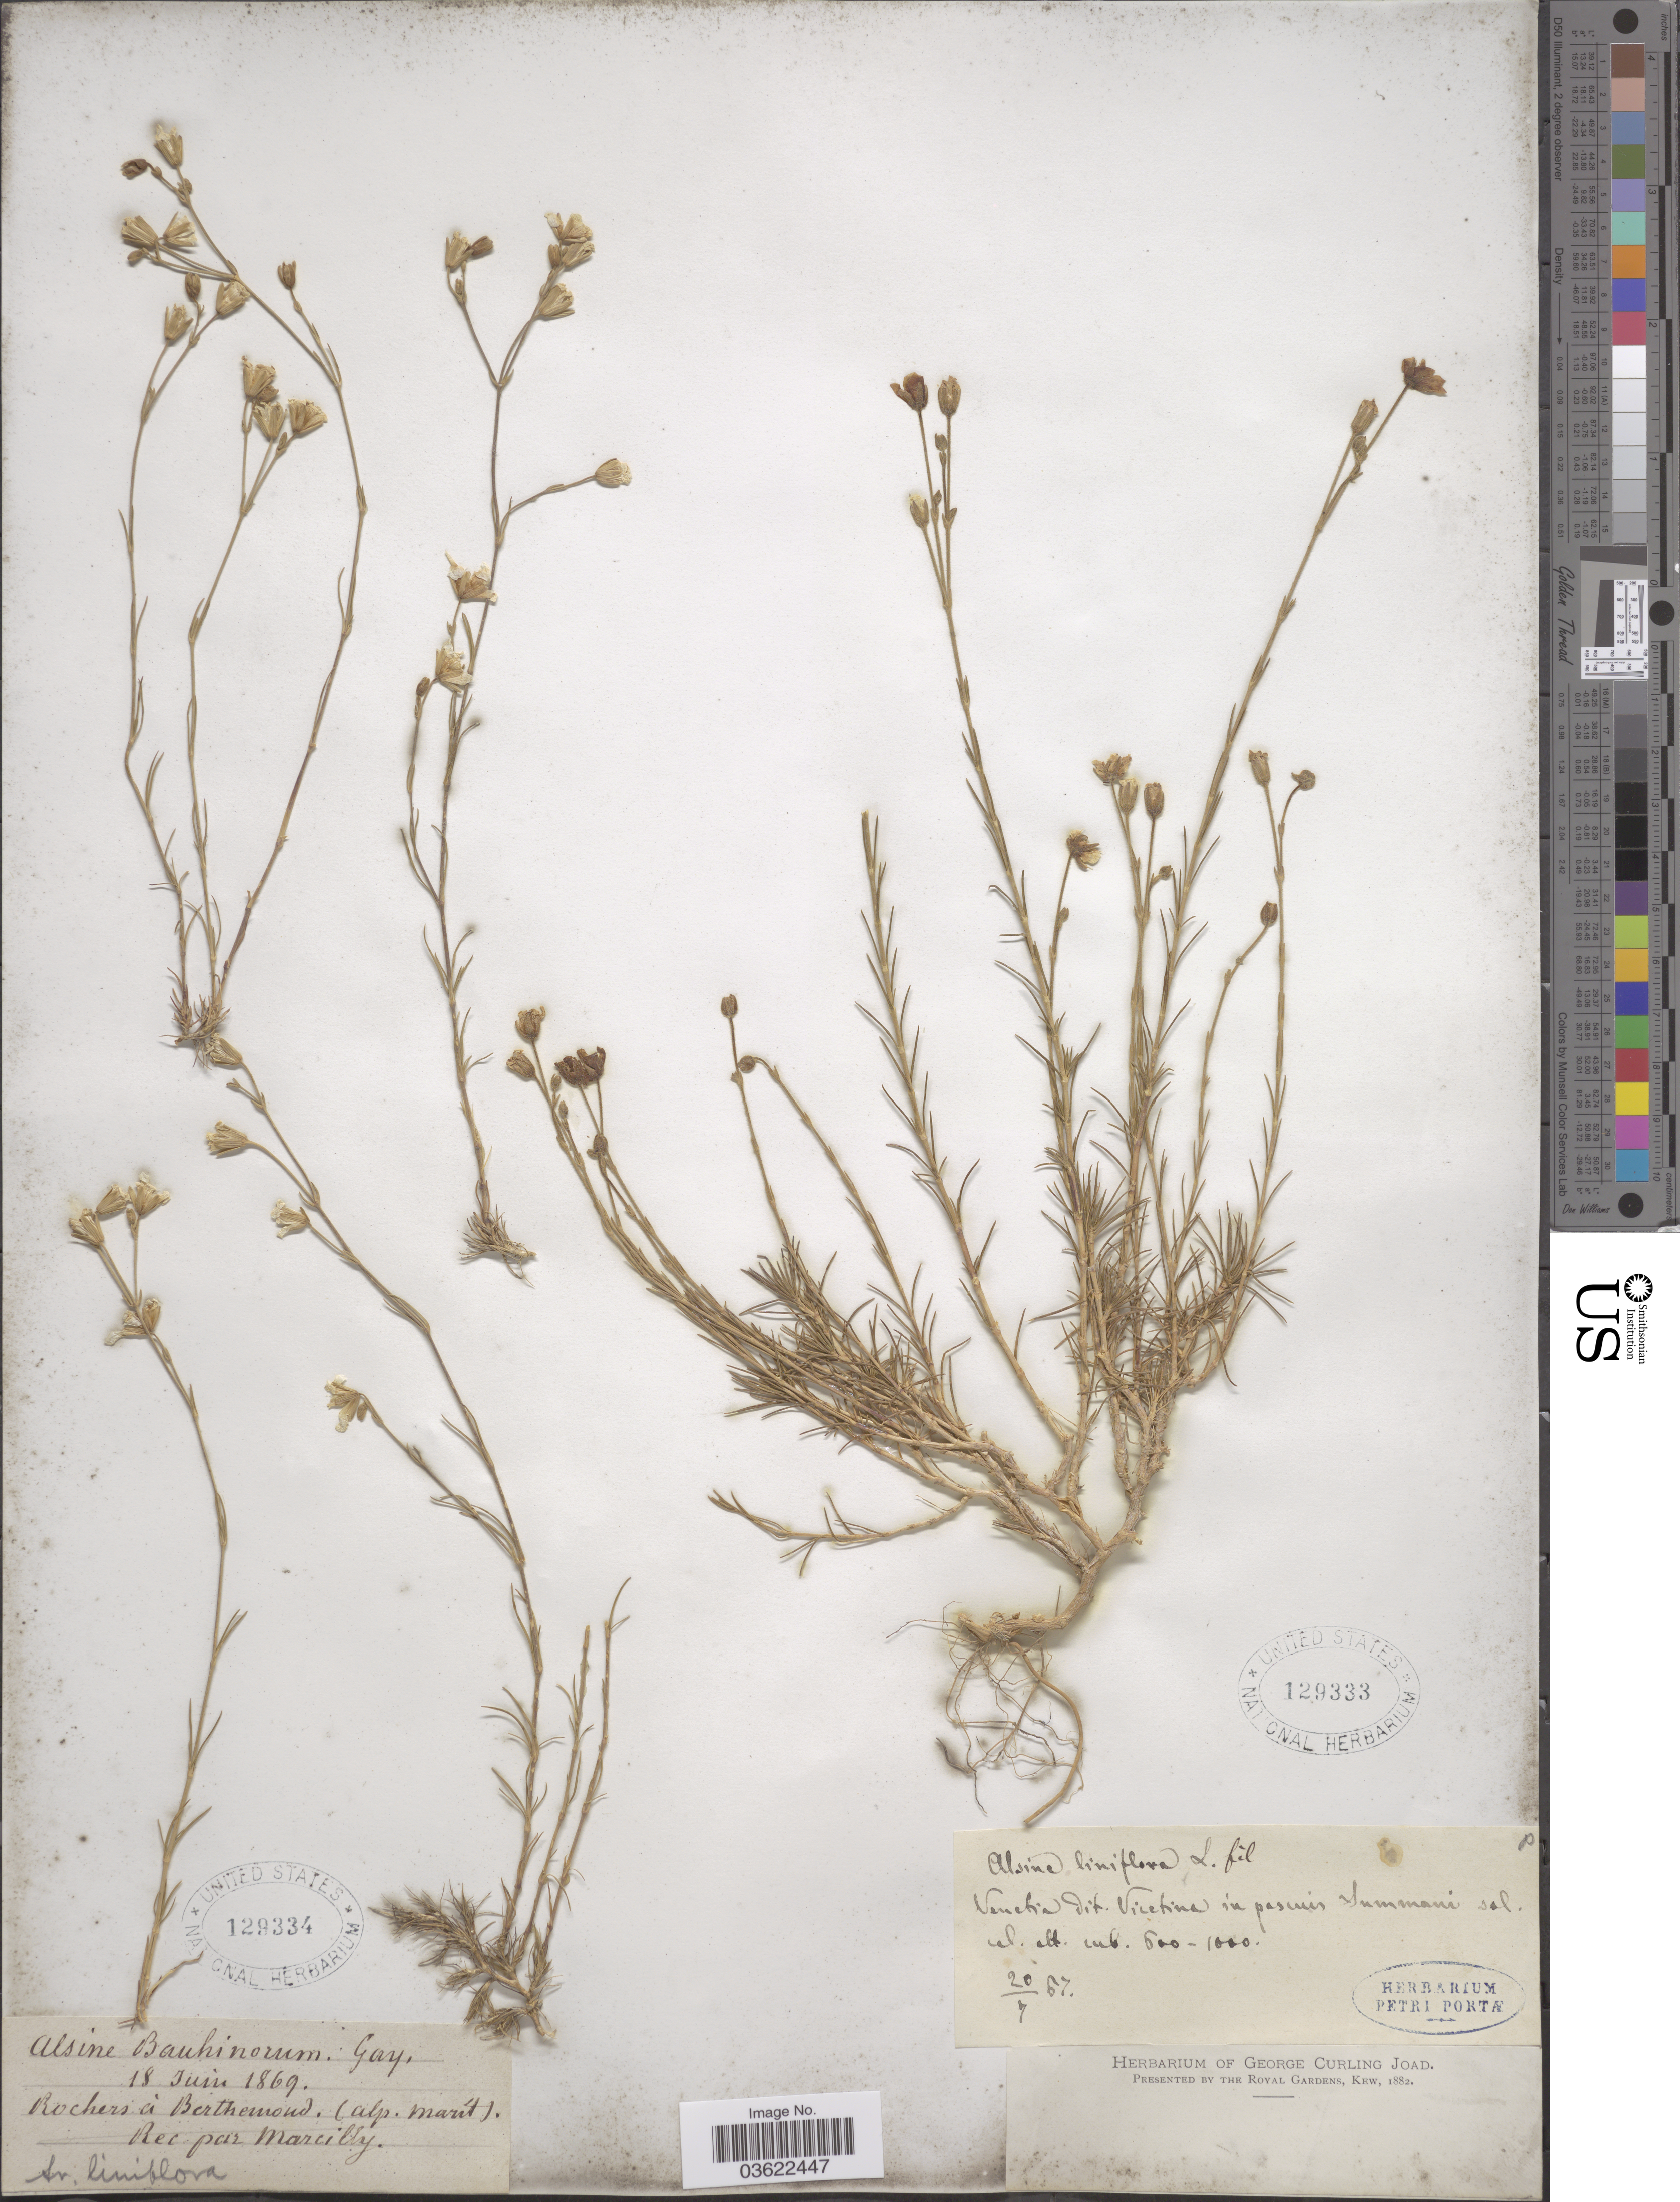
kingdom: Plantae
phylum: Tracheophyta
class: Magnoliopsida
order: Caryophyllales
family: Caryophyllaceae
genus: Cherleria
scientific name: Cherleria laricifolia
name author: (L.) Iamonico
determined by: Strong, Mark T., (BOT), Smithsonian Institution - National Museum of Natural History (UNITED STATES)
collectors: ex herb. George Curling Joad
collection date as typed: Transcribed d/m/y: 20/7/67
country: Italy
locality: Venetia dit. Vicetina in pascuis Summani sol.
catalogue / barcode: US 129333